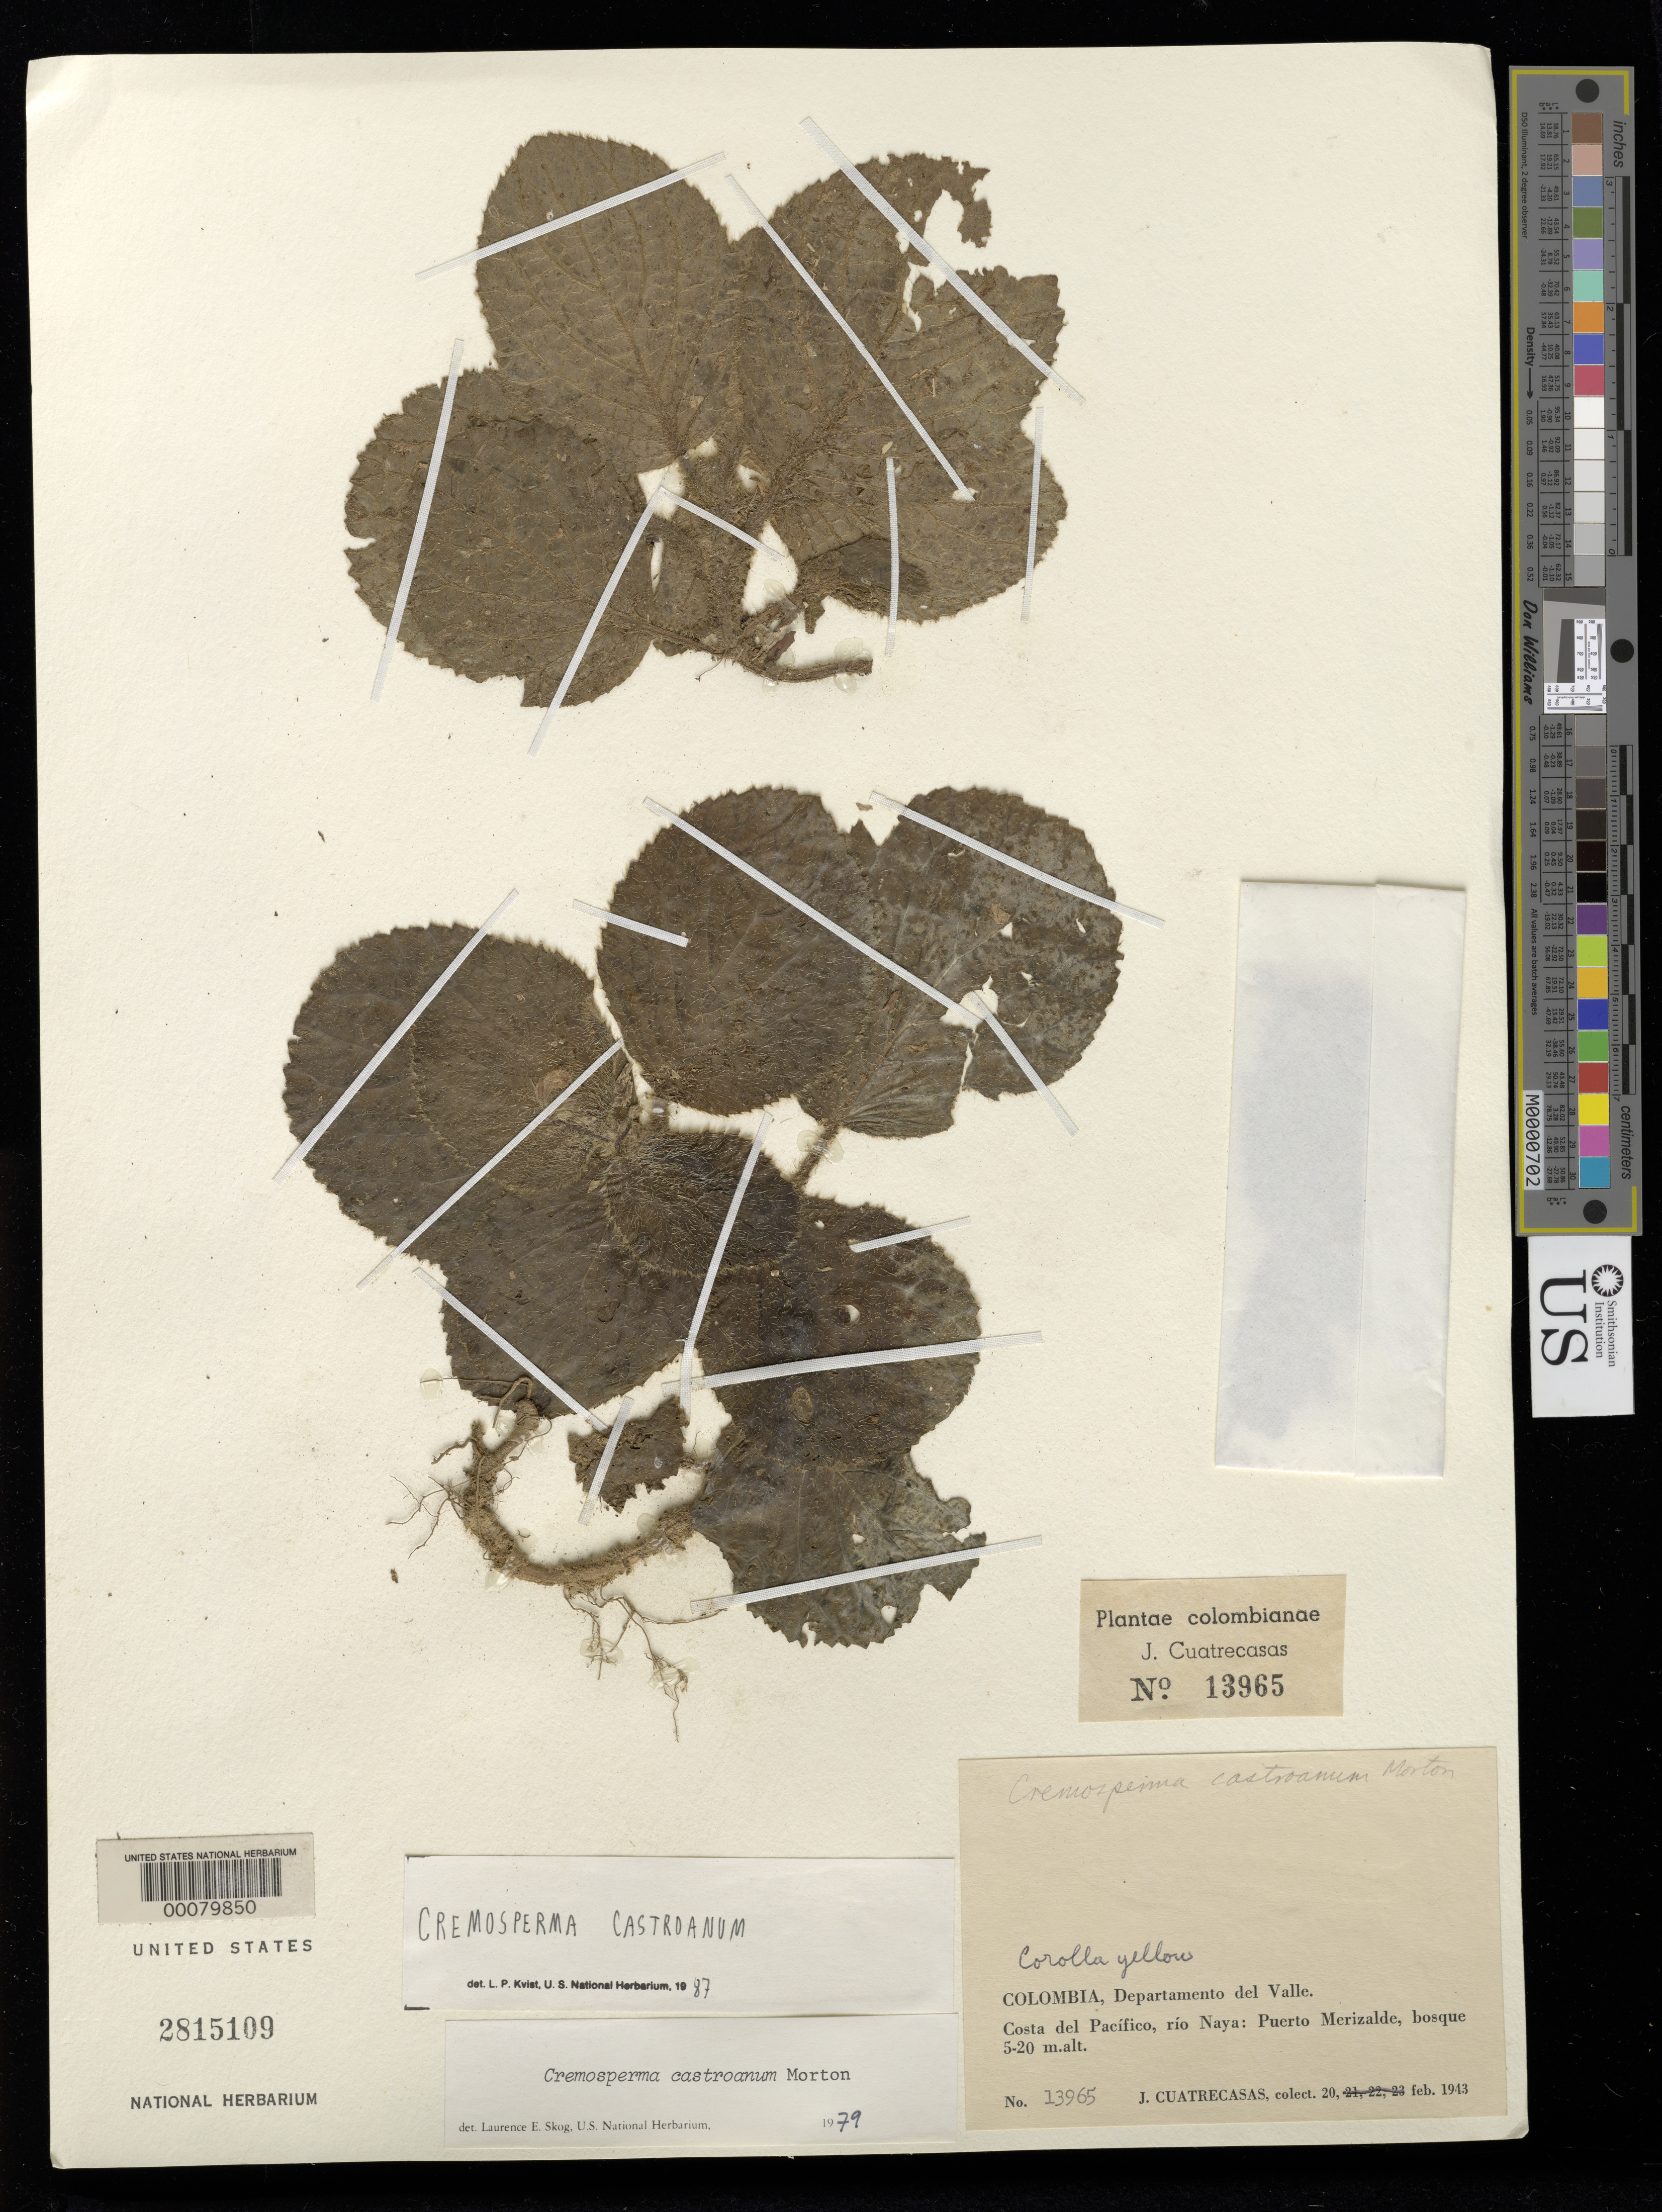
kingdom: Plantae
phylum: Tracheophyta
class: Magnoliopsida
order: Lamiales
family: Gesneriaceae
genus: Cremosperma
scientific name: Cremosperma castroanum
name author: C.V. Morton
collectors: J. Cuatrecasas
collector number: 13965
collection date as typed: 20 Feb 1943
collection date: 1943-02-20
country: Colombia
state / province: Valle del Cauca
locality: Costa del Pacífico, río Naya: Puerto Merizalde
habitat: Bosque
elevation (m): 5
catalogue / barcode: US 2815109